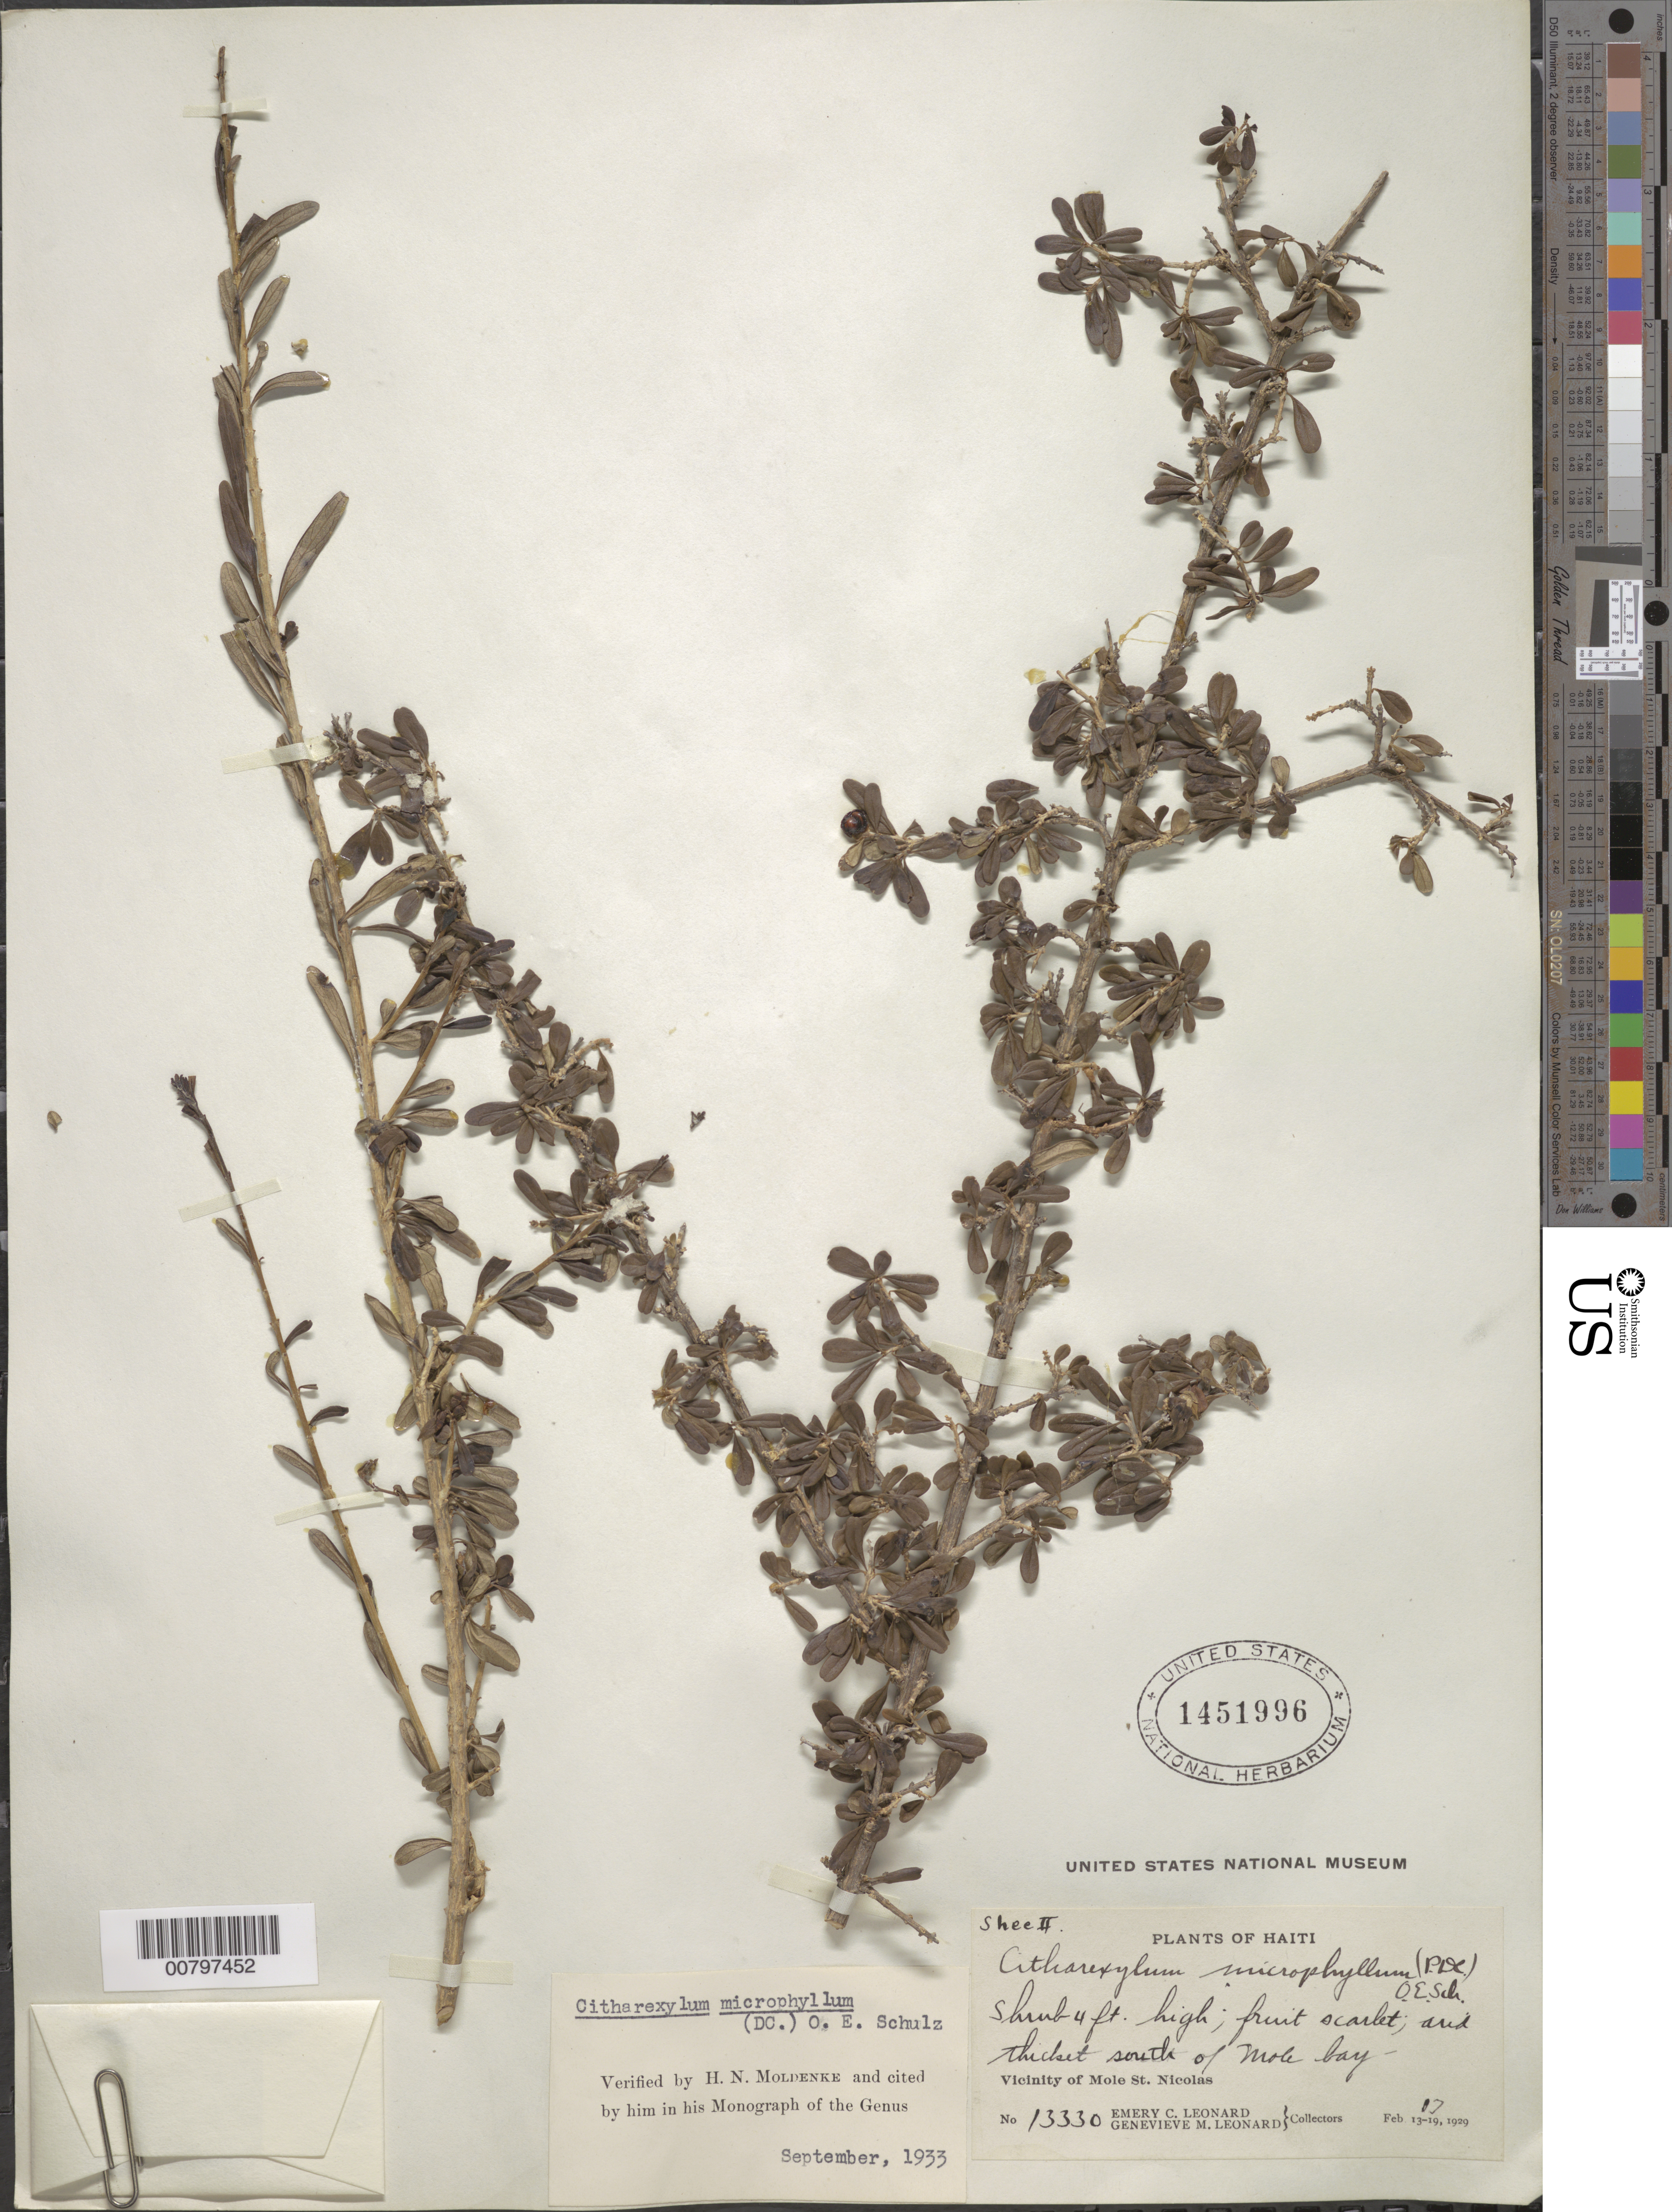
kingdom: Plantae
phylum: Tracheophyta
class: Magnoliopsida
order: Lamiales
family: Verbenaceae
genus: Citharexylum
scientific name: Citharexylum microphyllum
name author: (DC.) O.E. Schulz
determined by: Moldenke, H. N.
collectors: E. C. Leonard & G. M. Leonard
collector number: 13330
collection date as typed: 17 Feb 1929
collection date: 1929-02-17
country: Haiti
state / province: Nord-Ouest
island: Hispaniola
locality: Vicinity of Mole St. Nicolas, S of Mole Bay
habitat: Arid thicket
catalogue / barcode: US 1451996